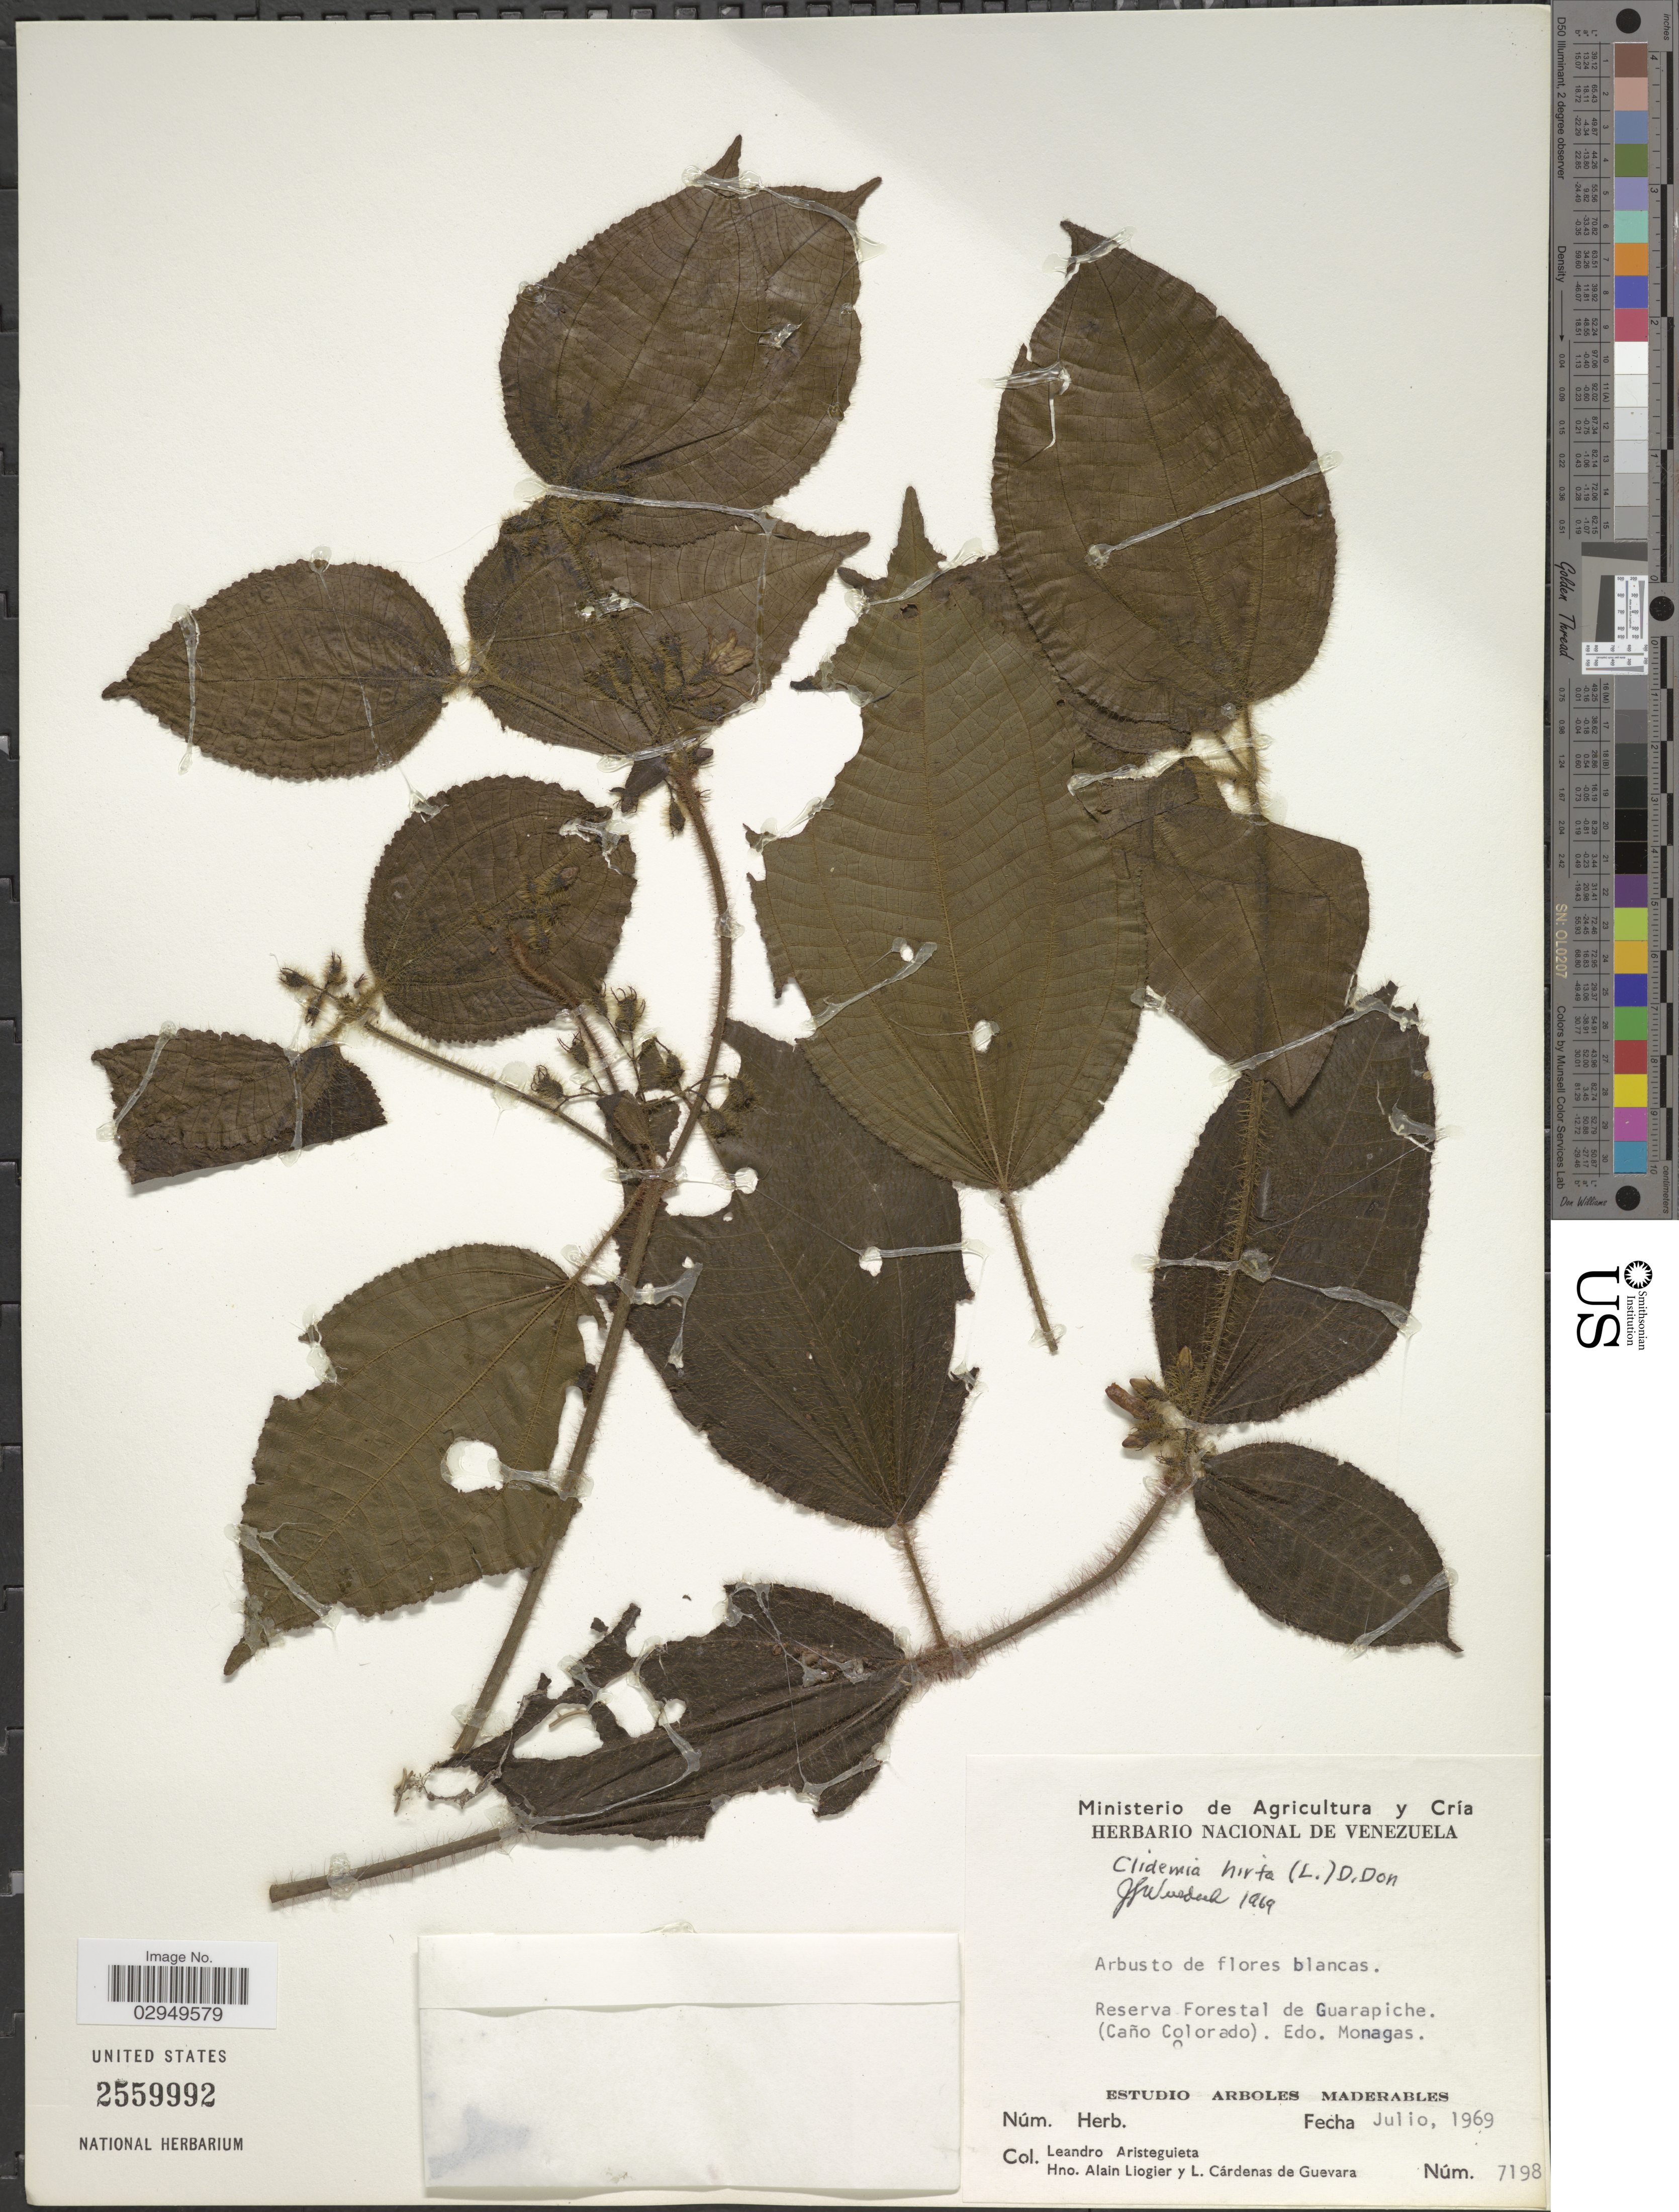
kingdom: Plantae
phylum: Tracheophyta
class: Magnoliopsida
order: Myrtales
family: Melastomataceae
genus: Clidemia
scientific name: Clidemia hirta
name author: (L.) D. Don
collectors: L. Aristeguieta, A. H. Liogier & L. De Guevara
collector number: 7198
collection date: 1969-07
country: Venezuela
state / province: Monagas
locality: Reserva Forestal de Guarapiche. (Caño Colorado).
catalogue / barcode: US 255992